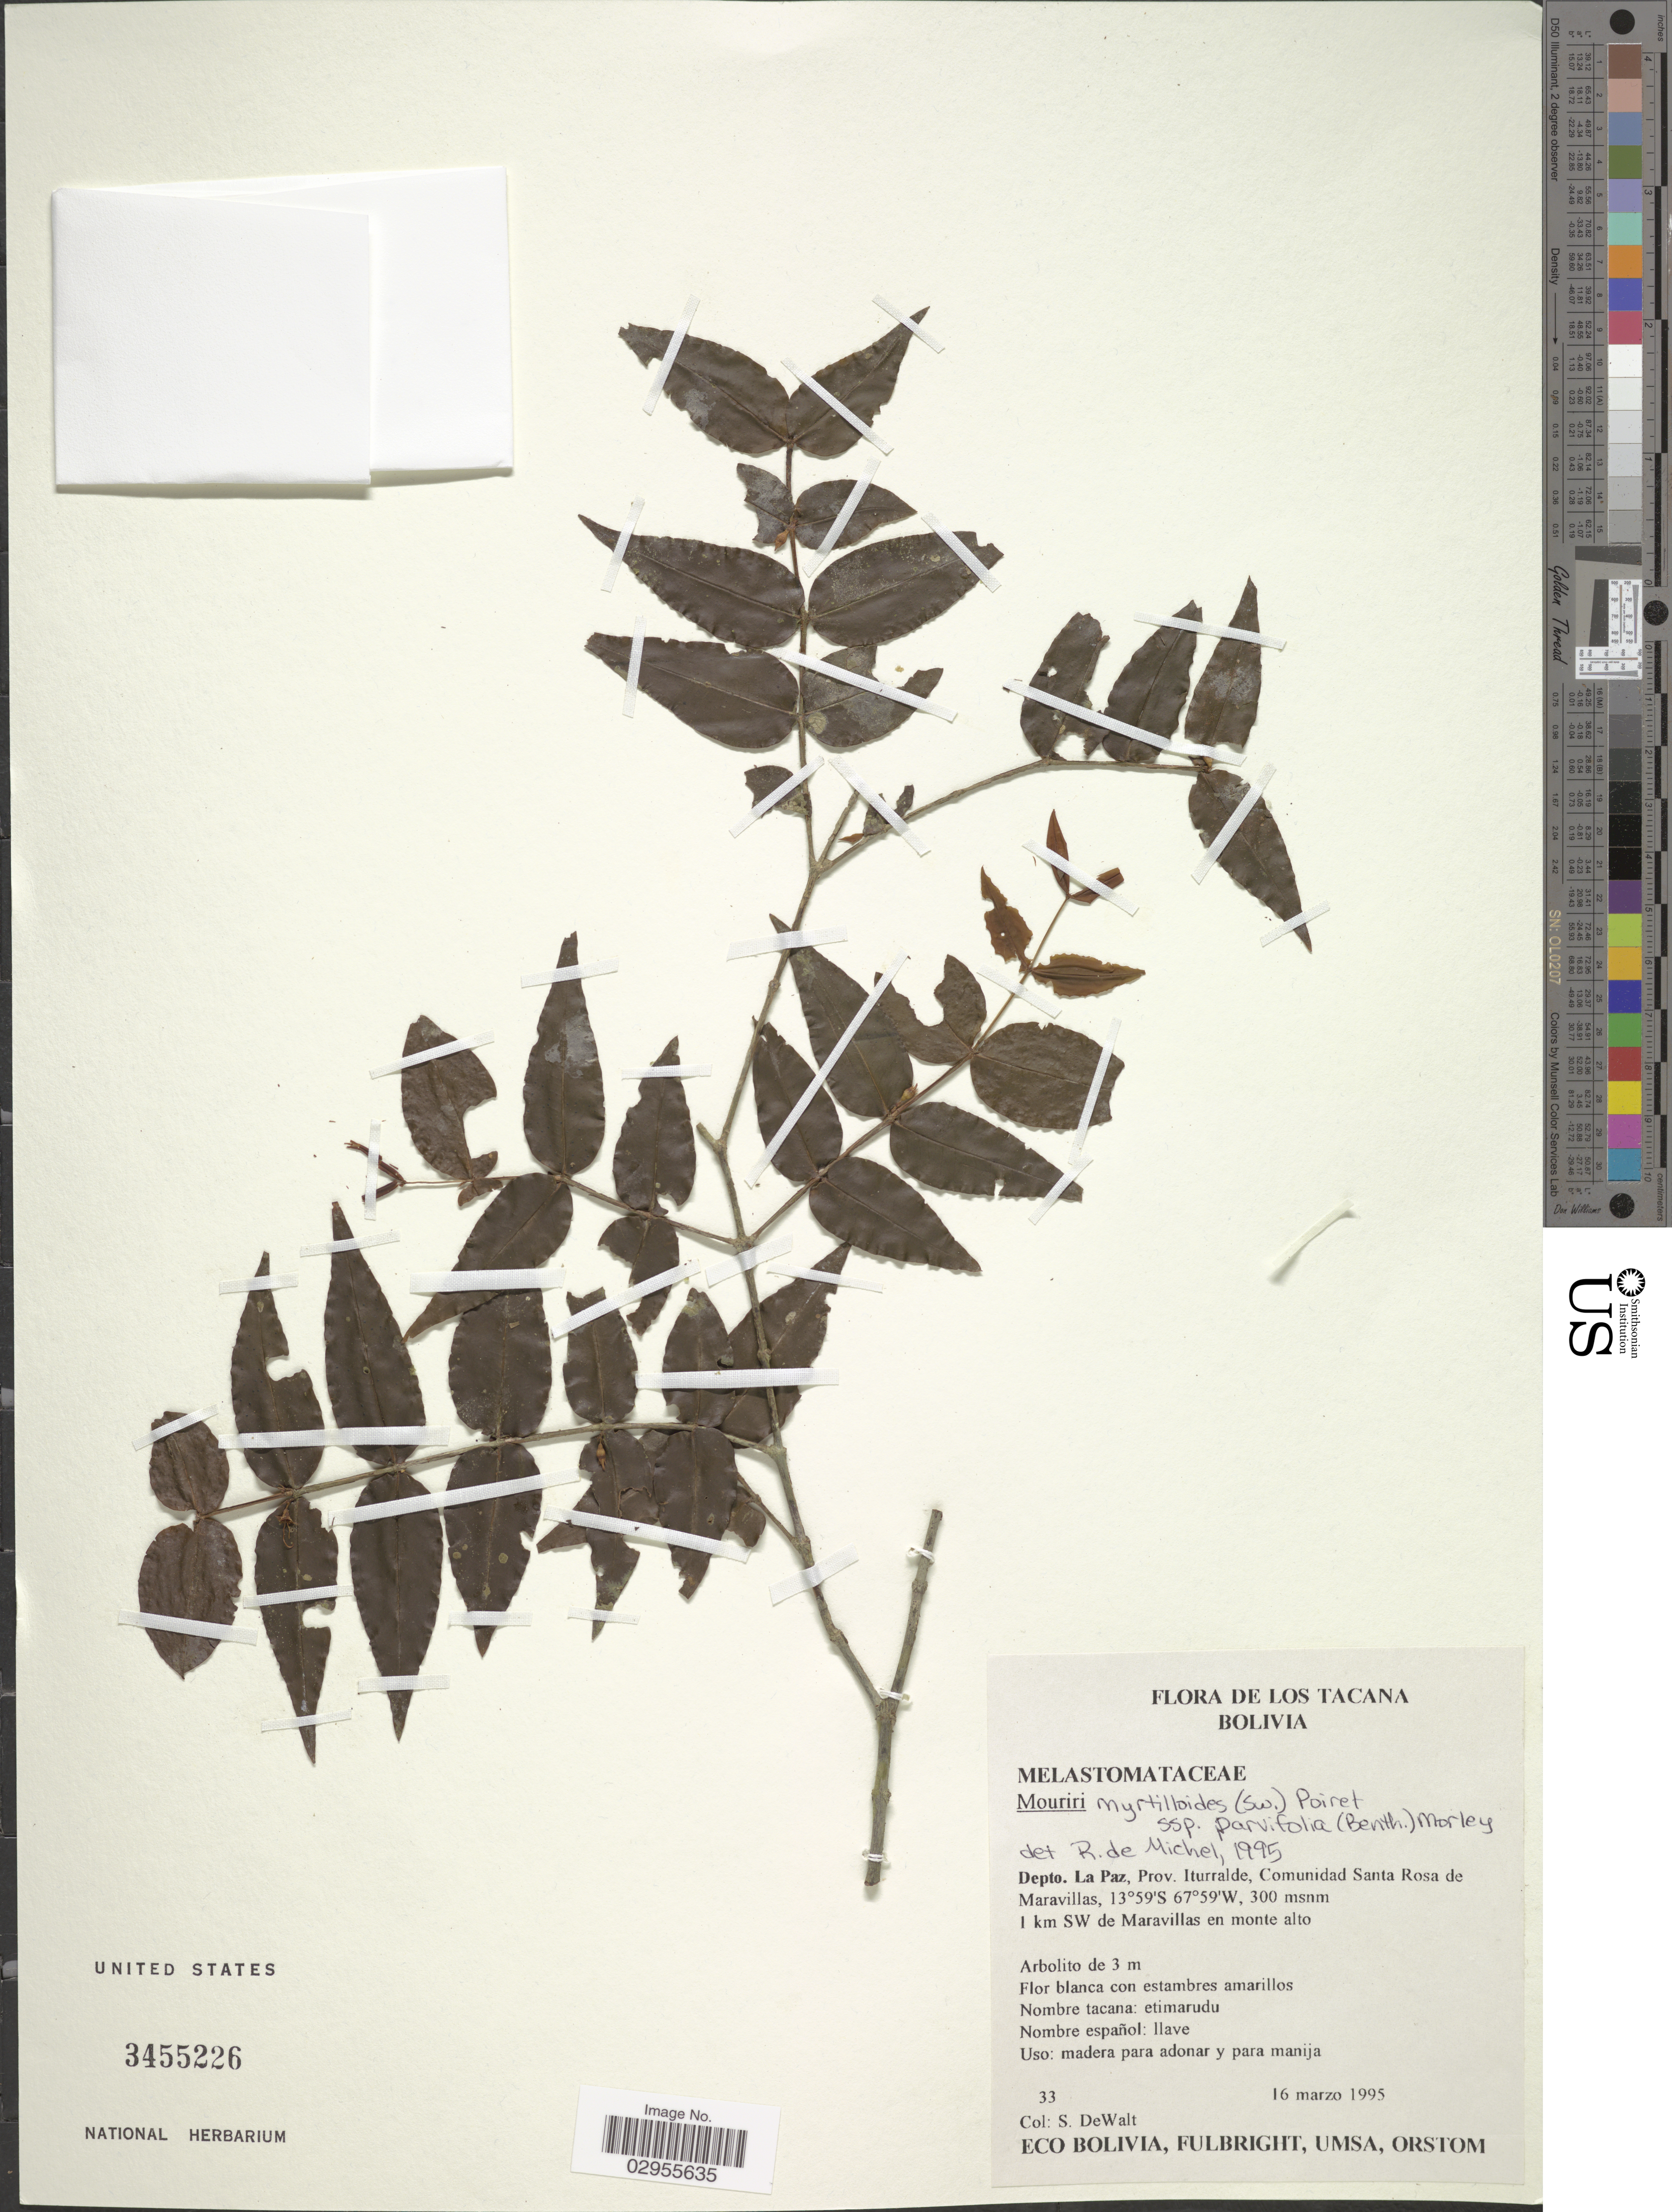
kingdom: Plantae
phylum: Tracheophyta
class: Magnoliopsida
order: Myrtales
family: Melastomataceae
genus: Mouriri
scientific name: Mouriri myrtilloides subsp. parvifolia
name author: (Benth.) Morley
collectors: S. DeWalt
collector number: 33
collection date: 1995-03-16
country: Bolivia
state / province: La Paz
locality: Los Tacana. Depto. La Paz, Prov. Iturralde, Comunidad Santa Rosa de Maravillas. 1 km SW de Maravillas en monte alto.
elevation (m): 300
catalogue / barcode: US 3455226